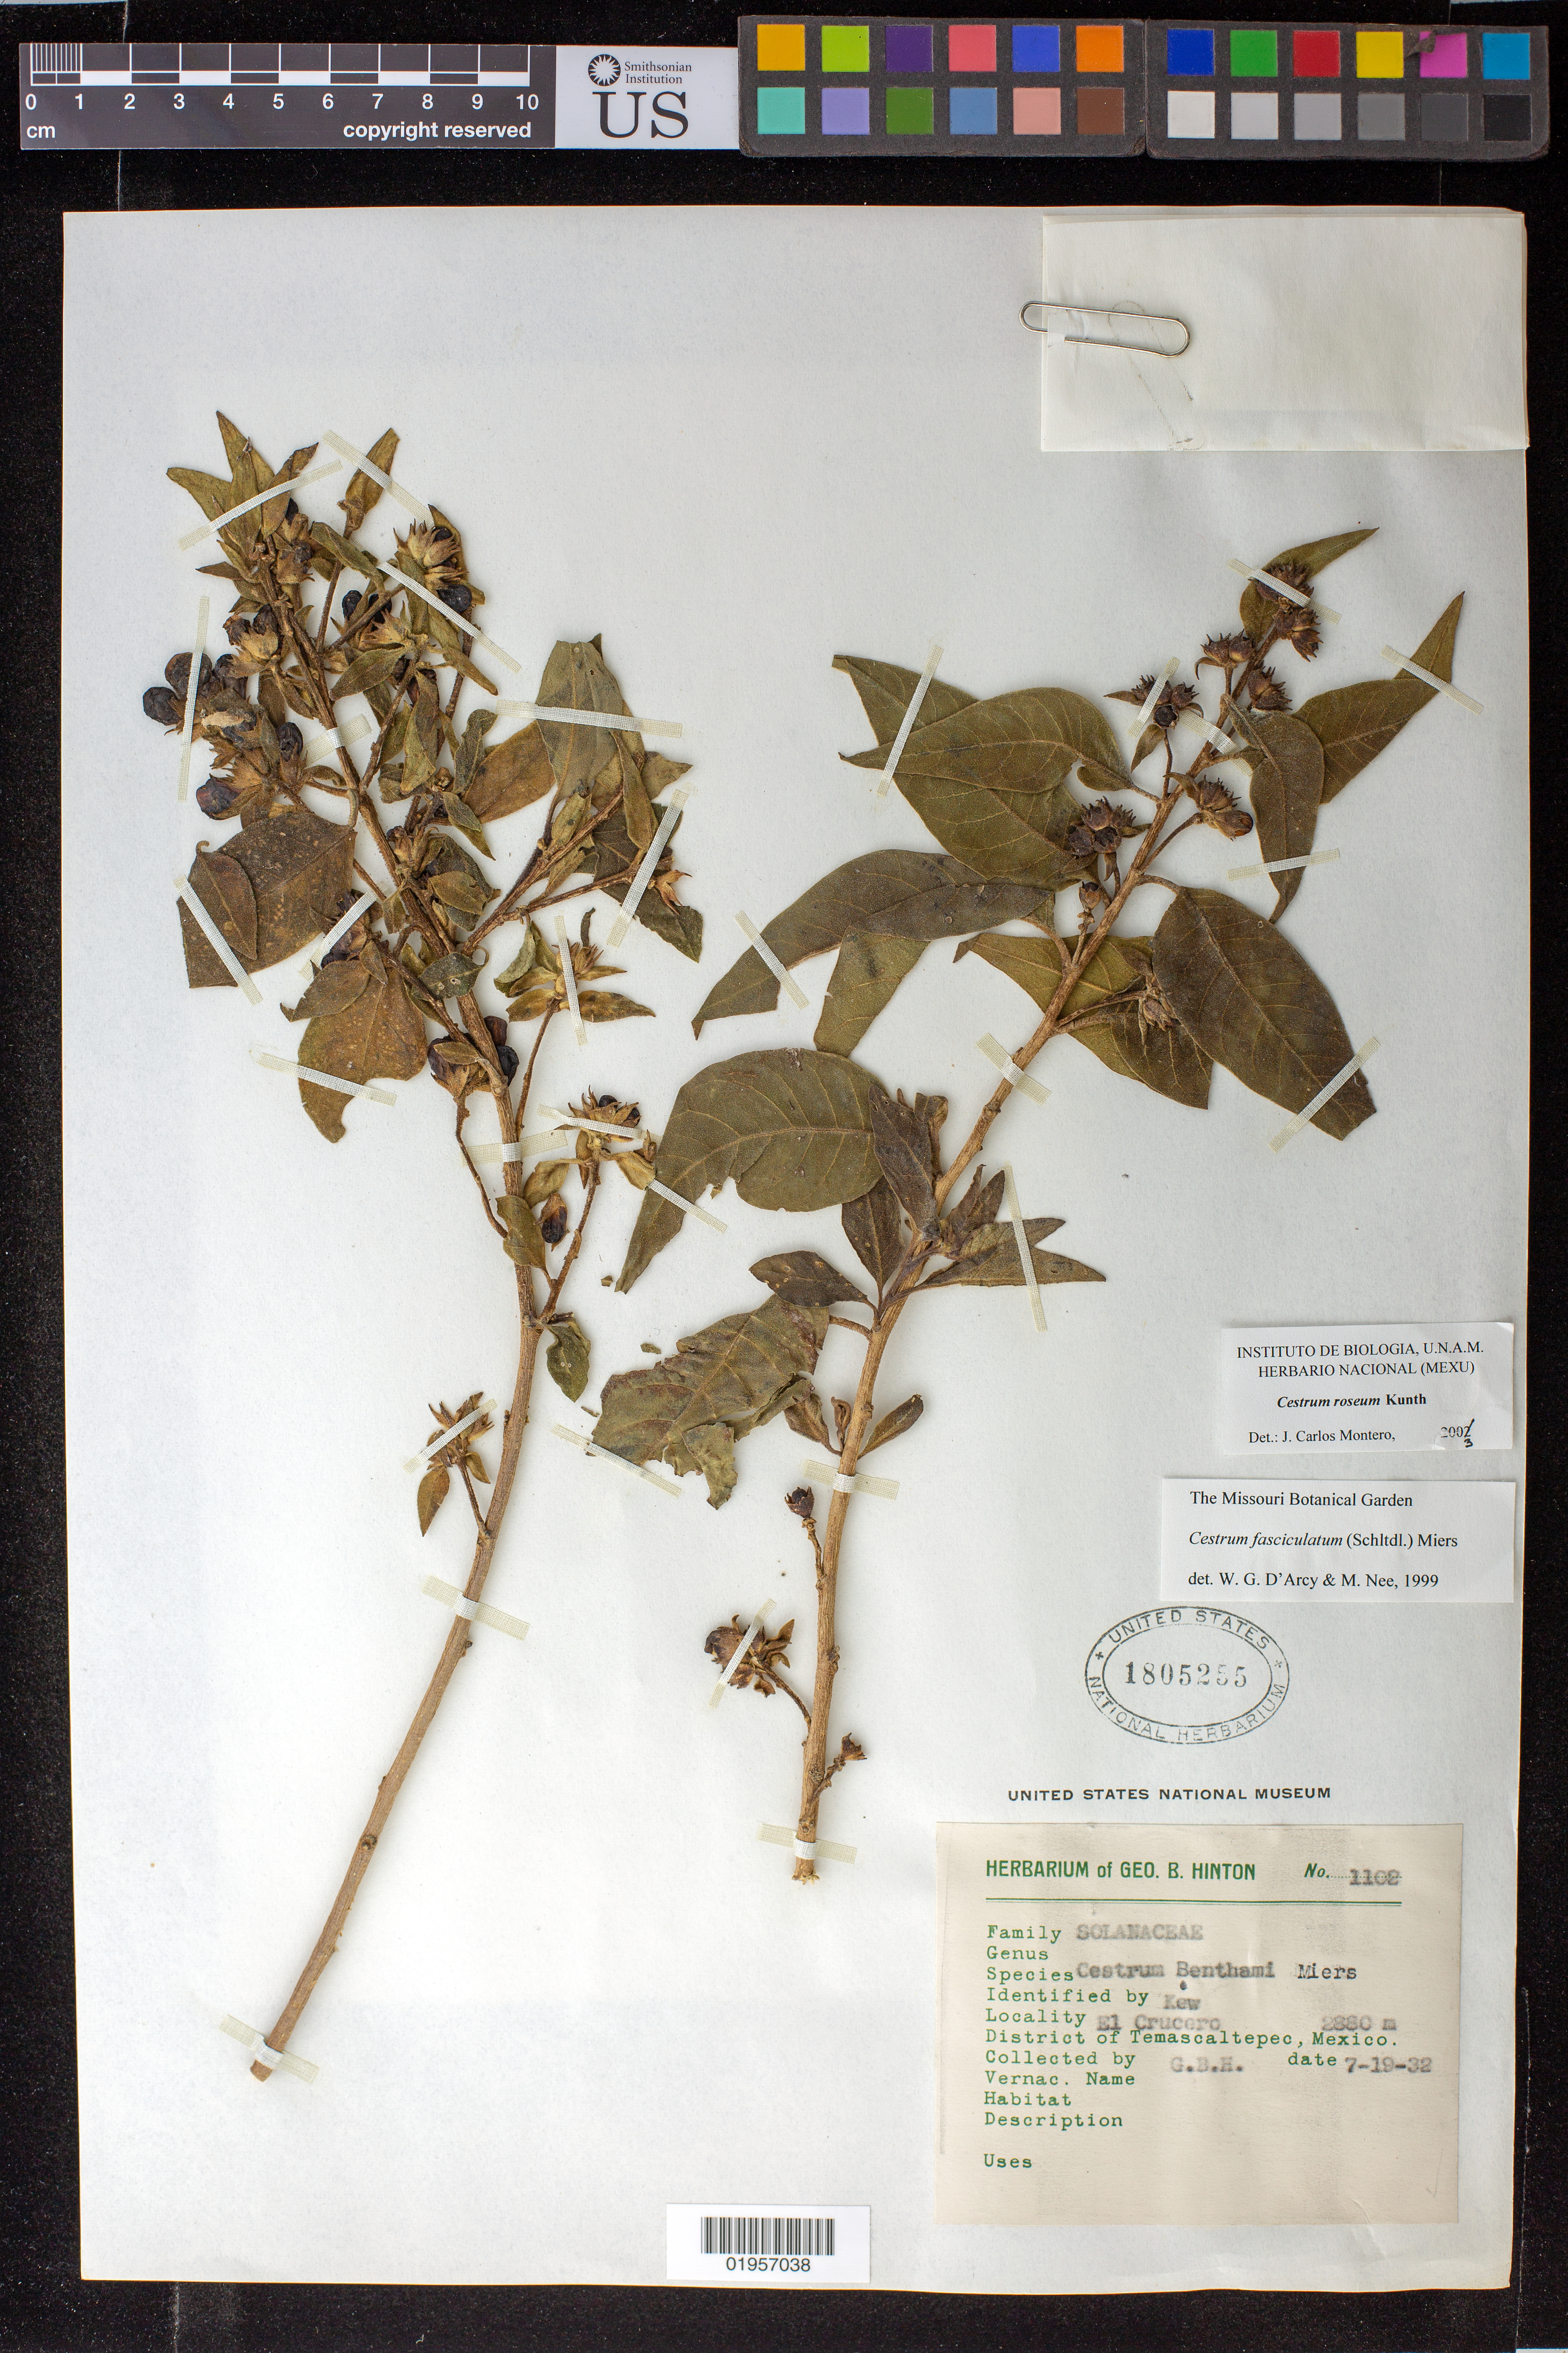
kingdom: Plantae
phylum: Tracheophyta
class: Magnoliopsida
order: Solanales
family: Solanaceae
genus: Cestrum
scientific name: Cestrum roseum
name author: Kunth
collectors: ex herb. G. B. Hinton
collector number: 1102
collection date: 1932-07-19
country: Mexico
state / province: México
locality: Temascaltepec, El Crucero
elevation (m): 2880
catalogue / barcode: US 1805255